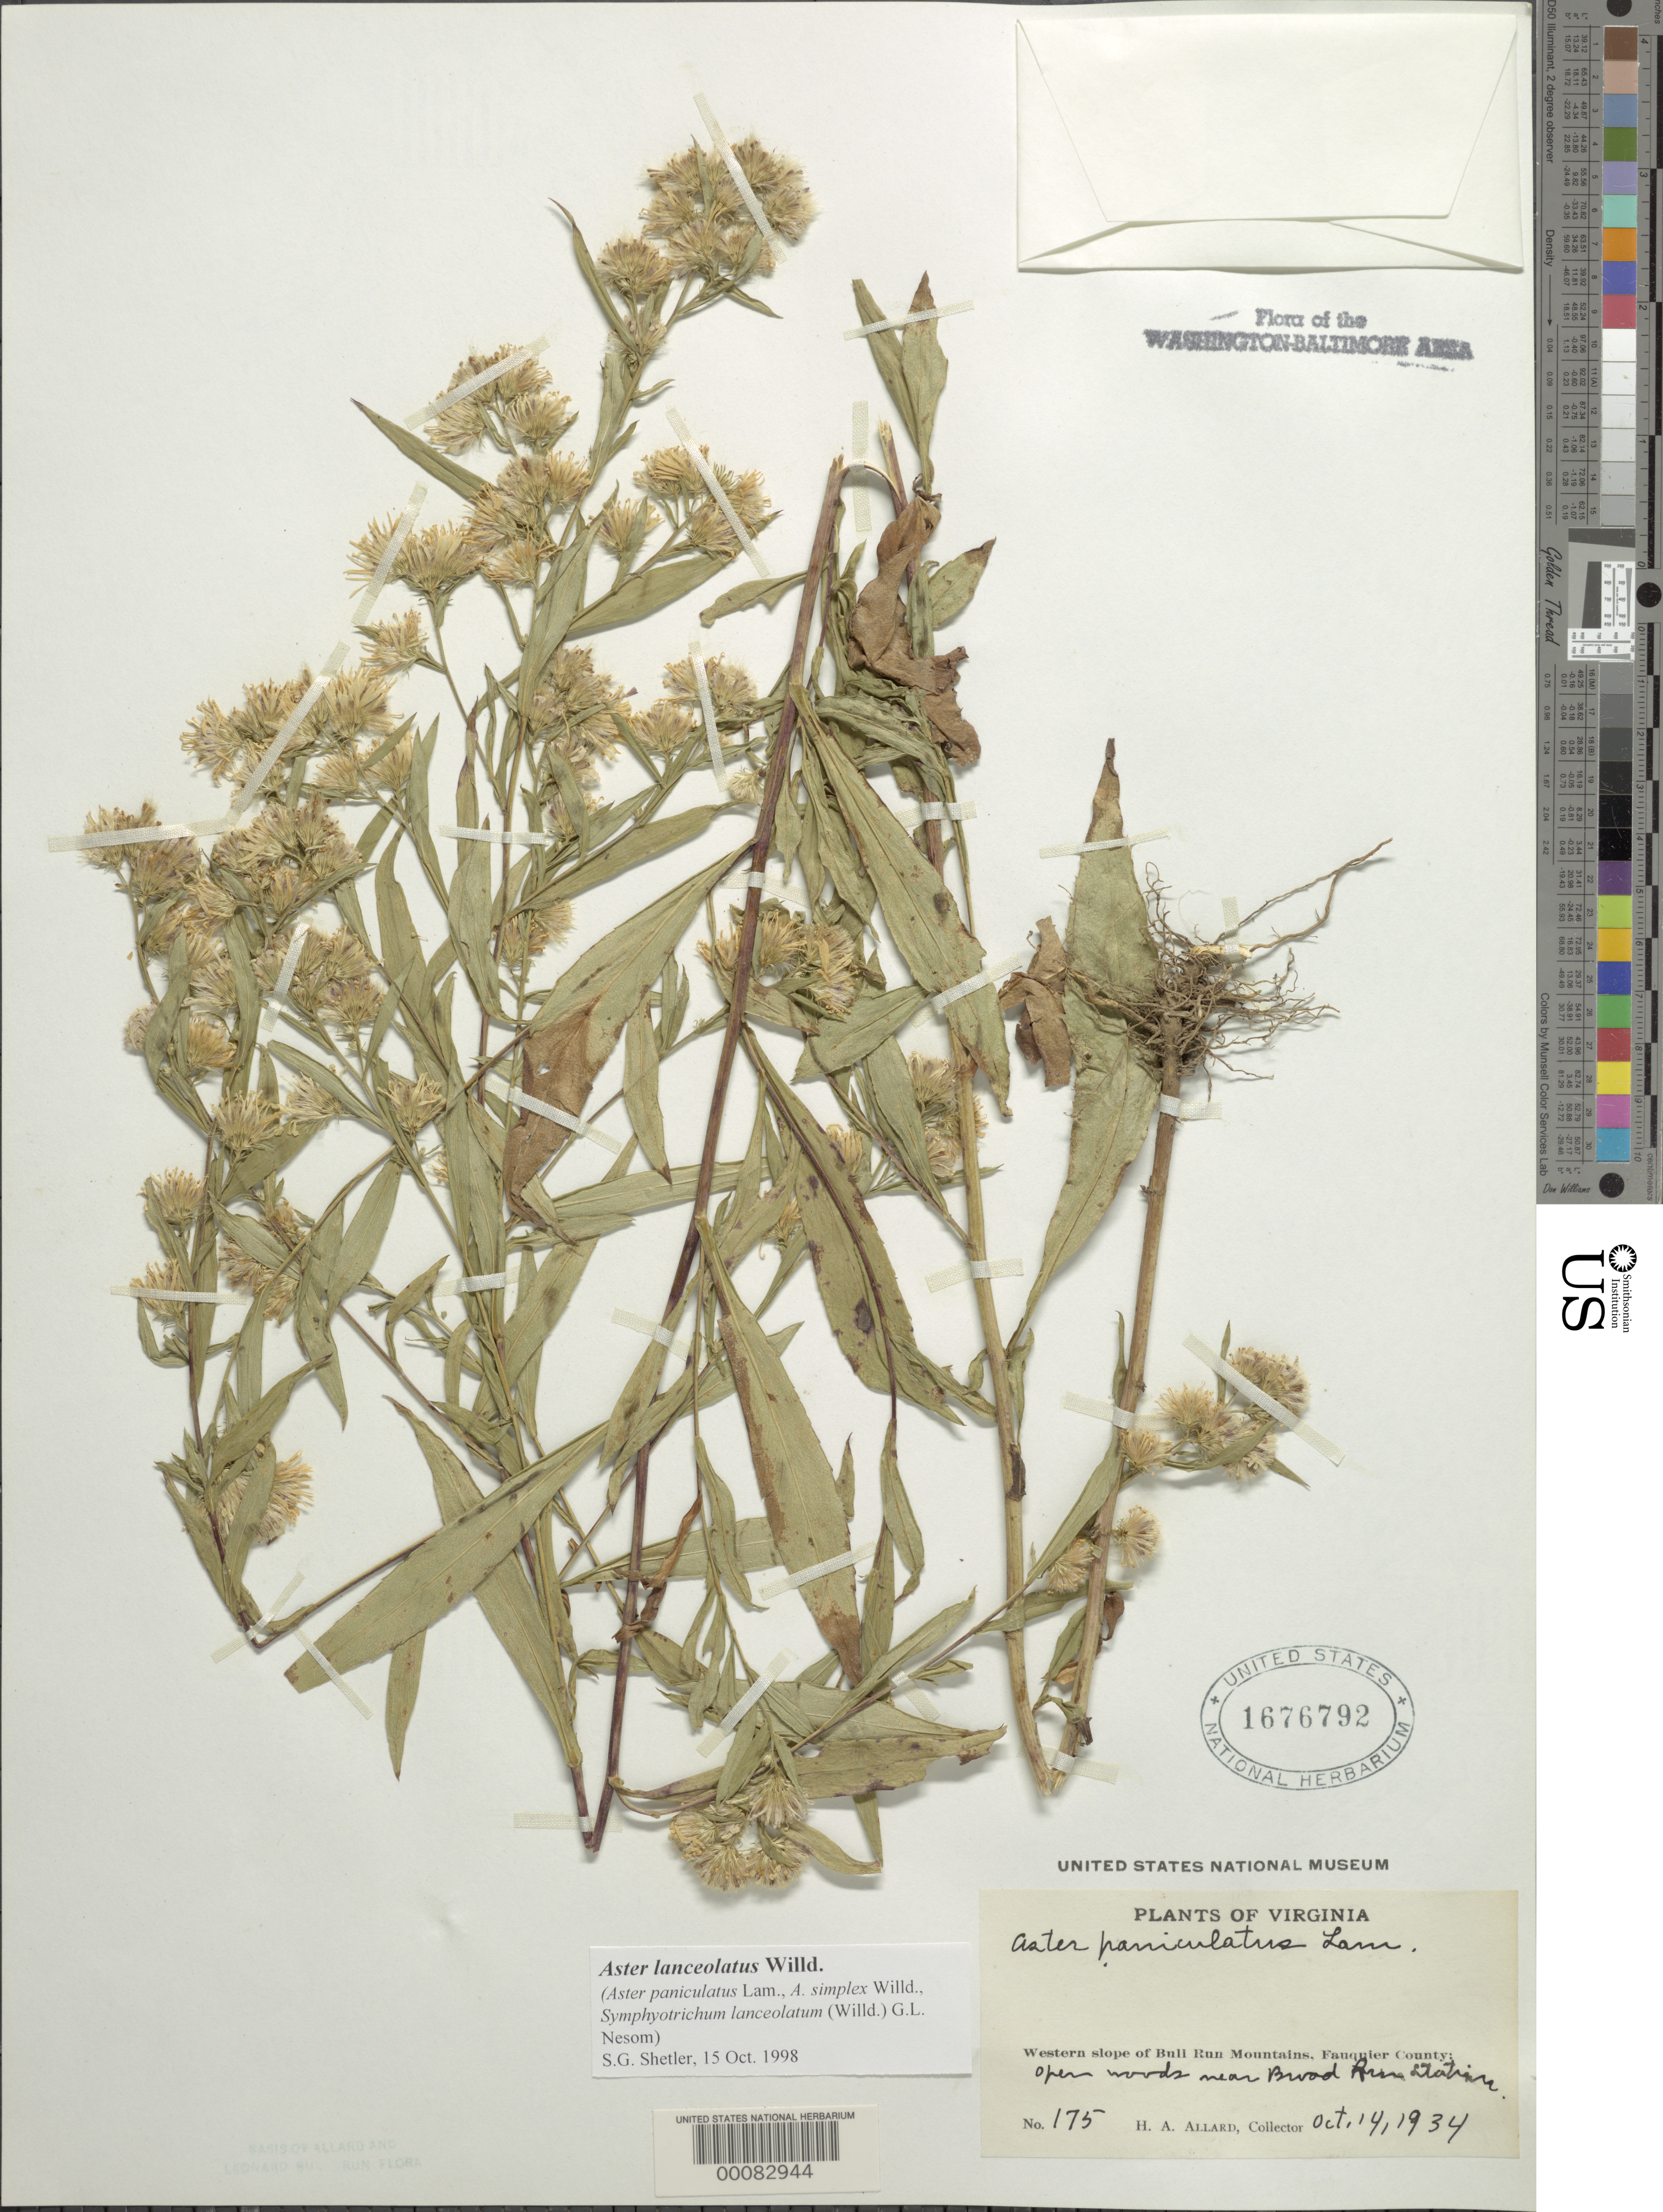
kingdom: Plantae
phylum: Tracheophyta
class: Magnoliopsida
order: Asterales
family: Asteraceae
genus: Symphyotrichum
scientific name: Symphyotrichum lanceolatum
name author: (Willd.) G.L. Nesom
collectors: H. A. Allard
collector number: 175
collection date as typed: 14 Oct 1934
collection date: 1934-10-14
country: United States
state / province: Virginia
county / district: Fauquier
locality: Near Broad Run Station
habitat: Open woods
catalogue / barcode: US 1676792